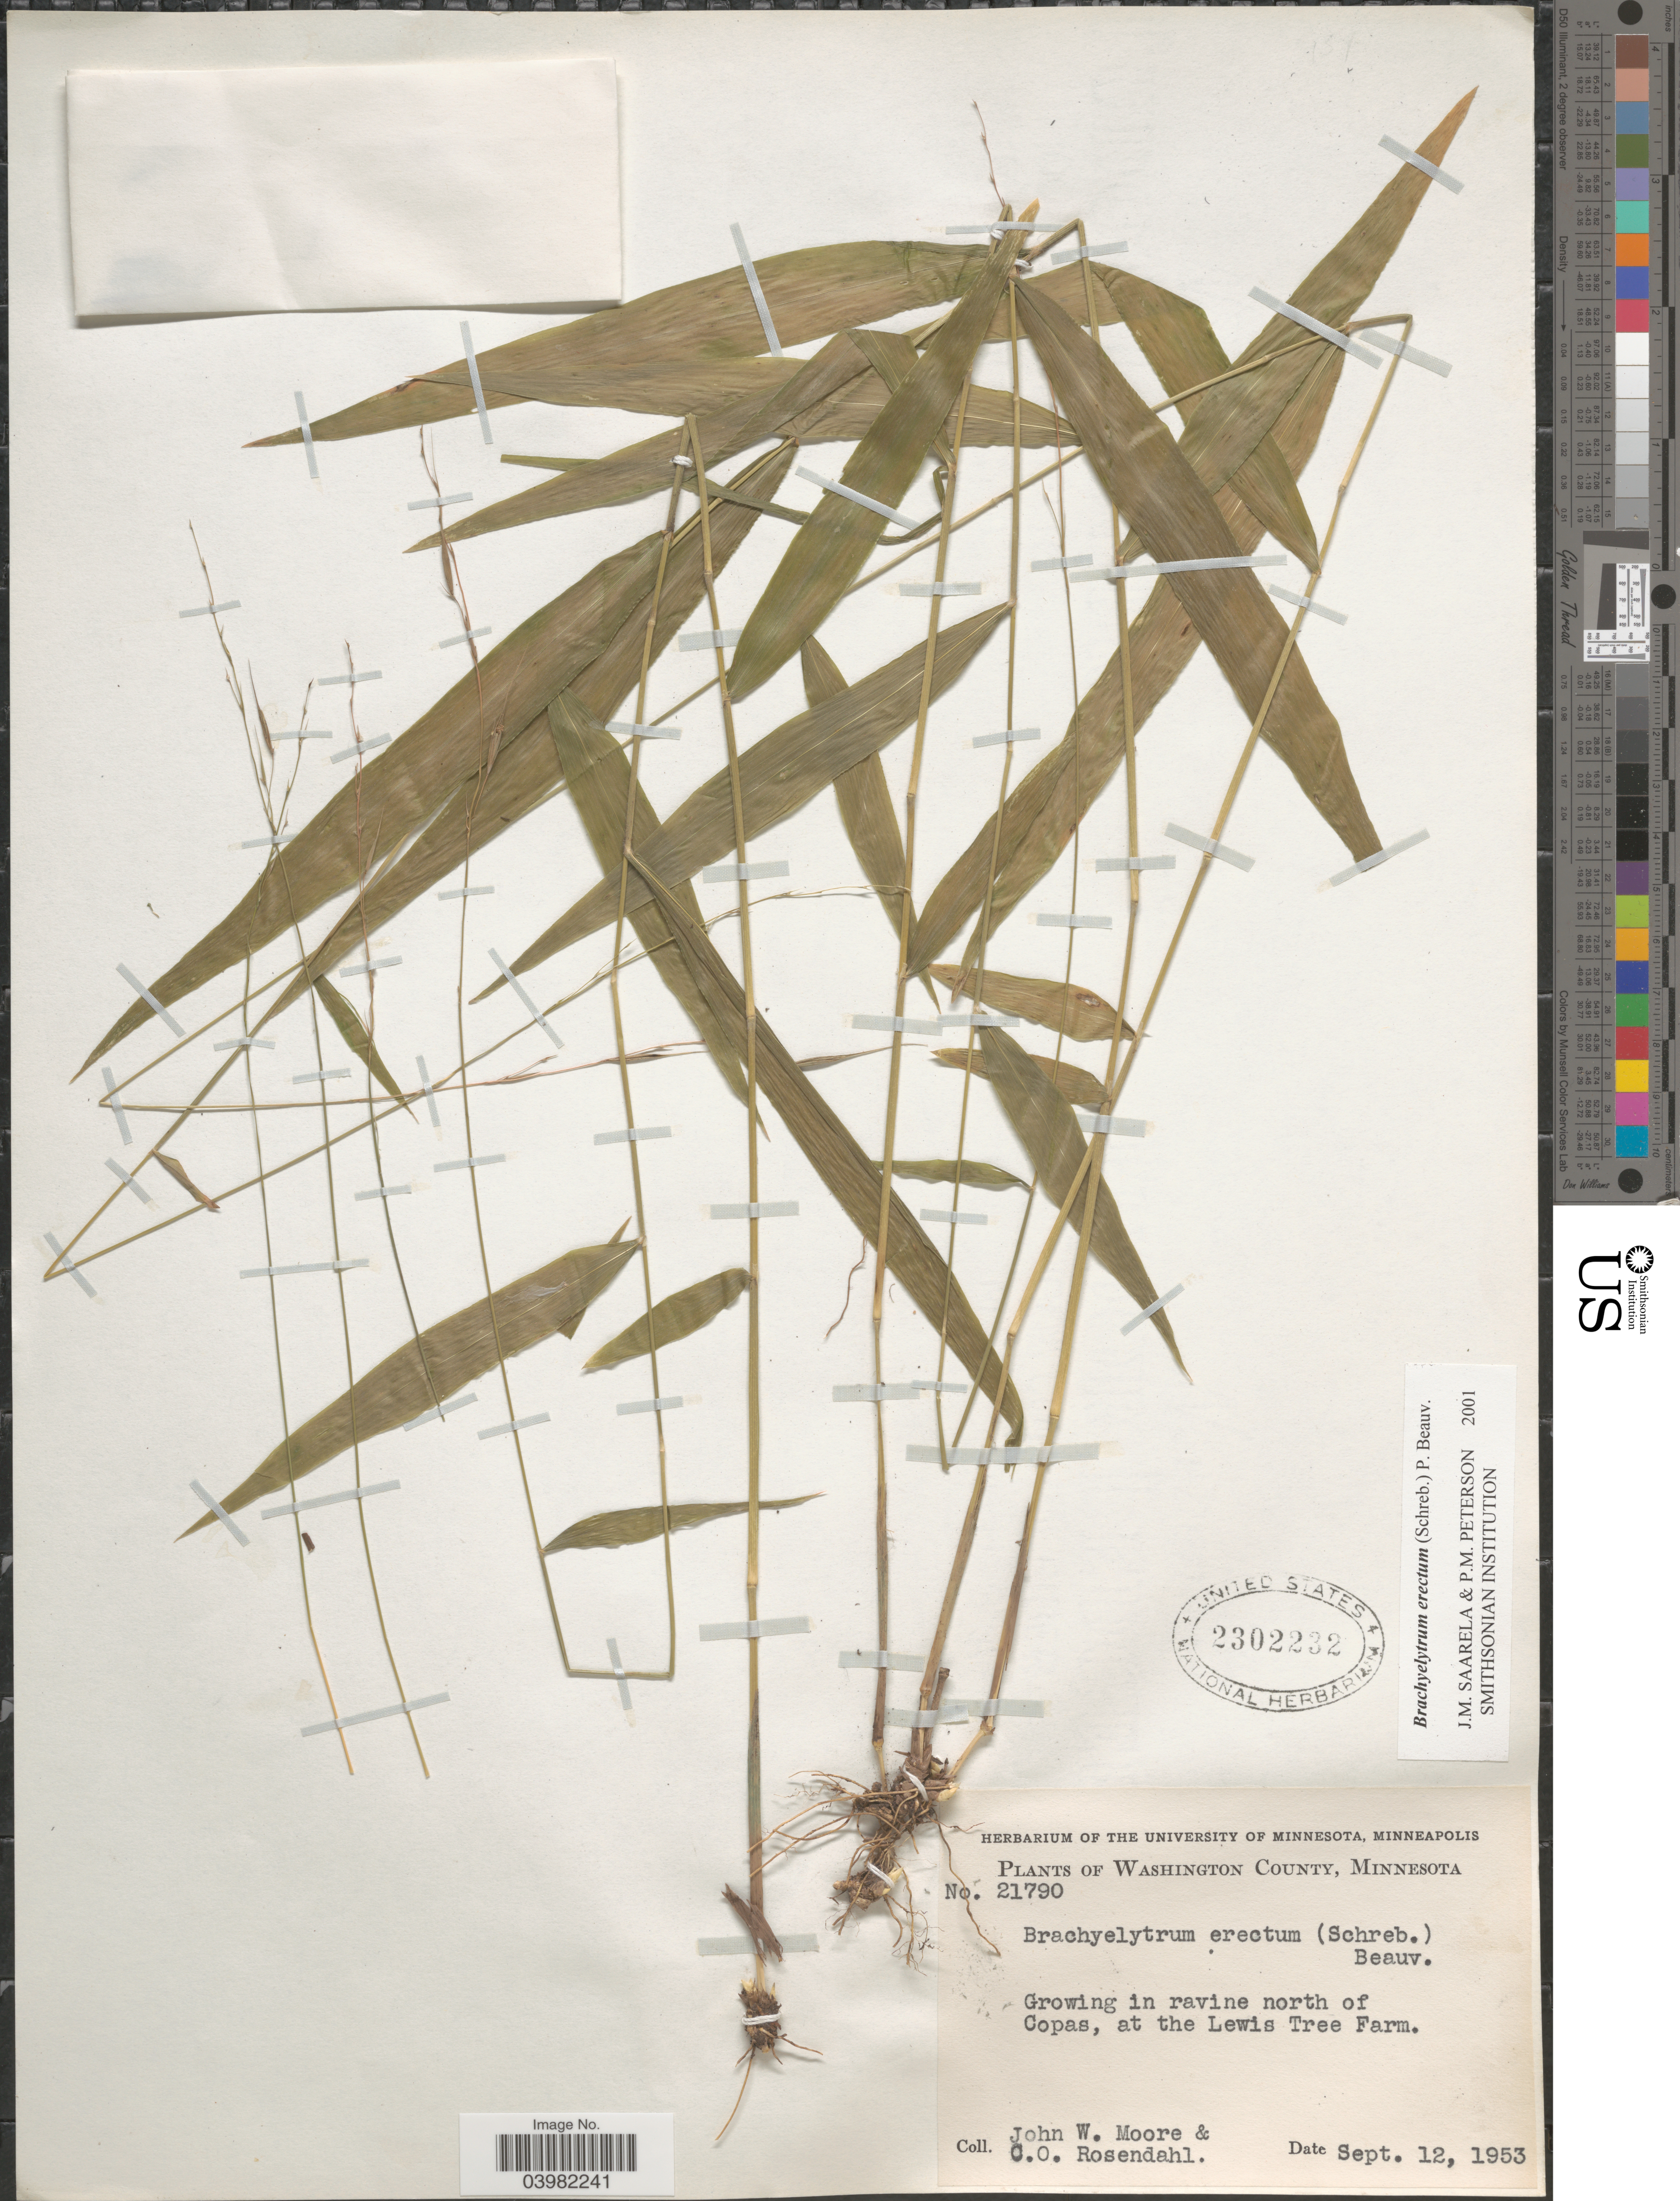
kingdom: Plantae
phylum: Tracheophyta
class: Liliopsida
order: Poales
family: Poaceae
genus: Brachyelytrum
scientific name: Brachyelytrum erectum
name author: (Schreb.) P. Beauv.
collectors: J. Moore & C. O. Rosendahl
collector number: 21790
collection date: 1953-09-12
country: United States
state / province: Minnesota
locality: Washington County. In ravine north of Copas, at the Lewis Tree Farm.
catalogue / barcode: US 2302232